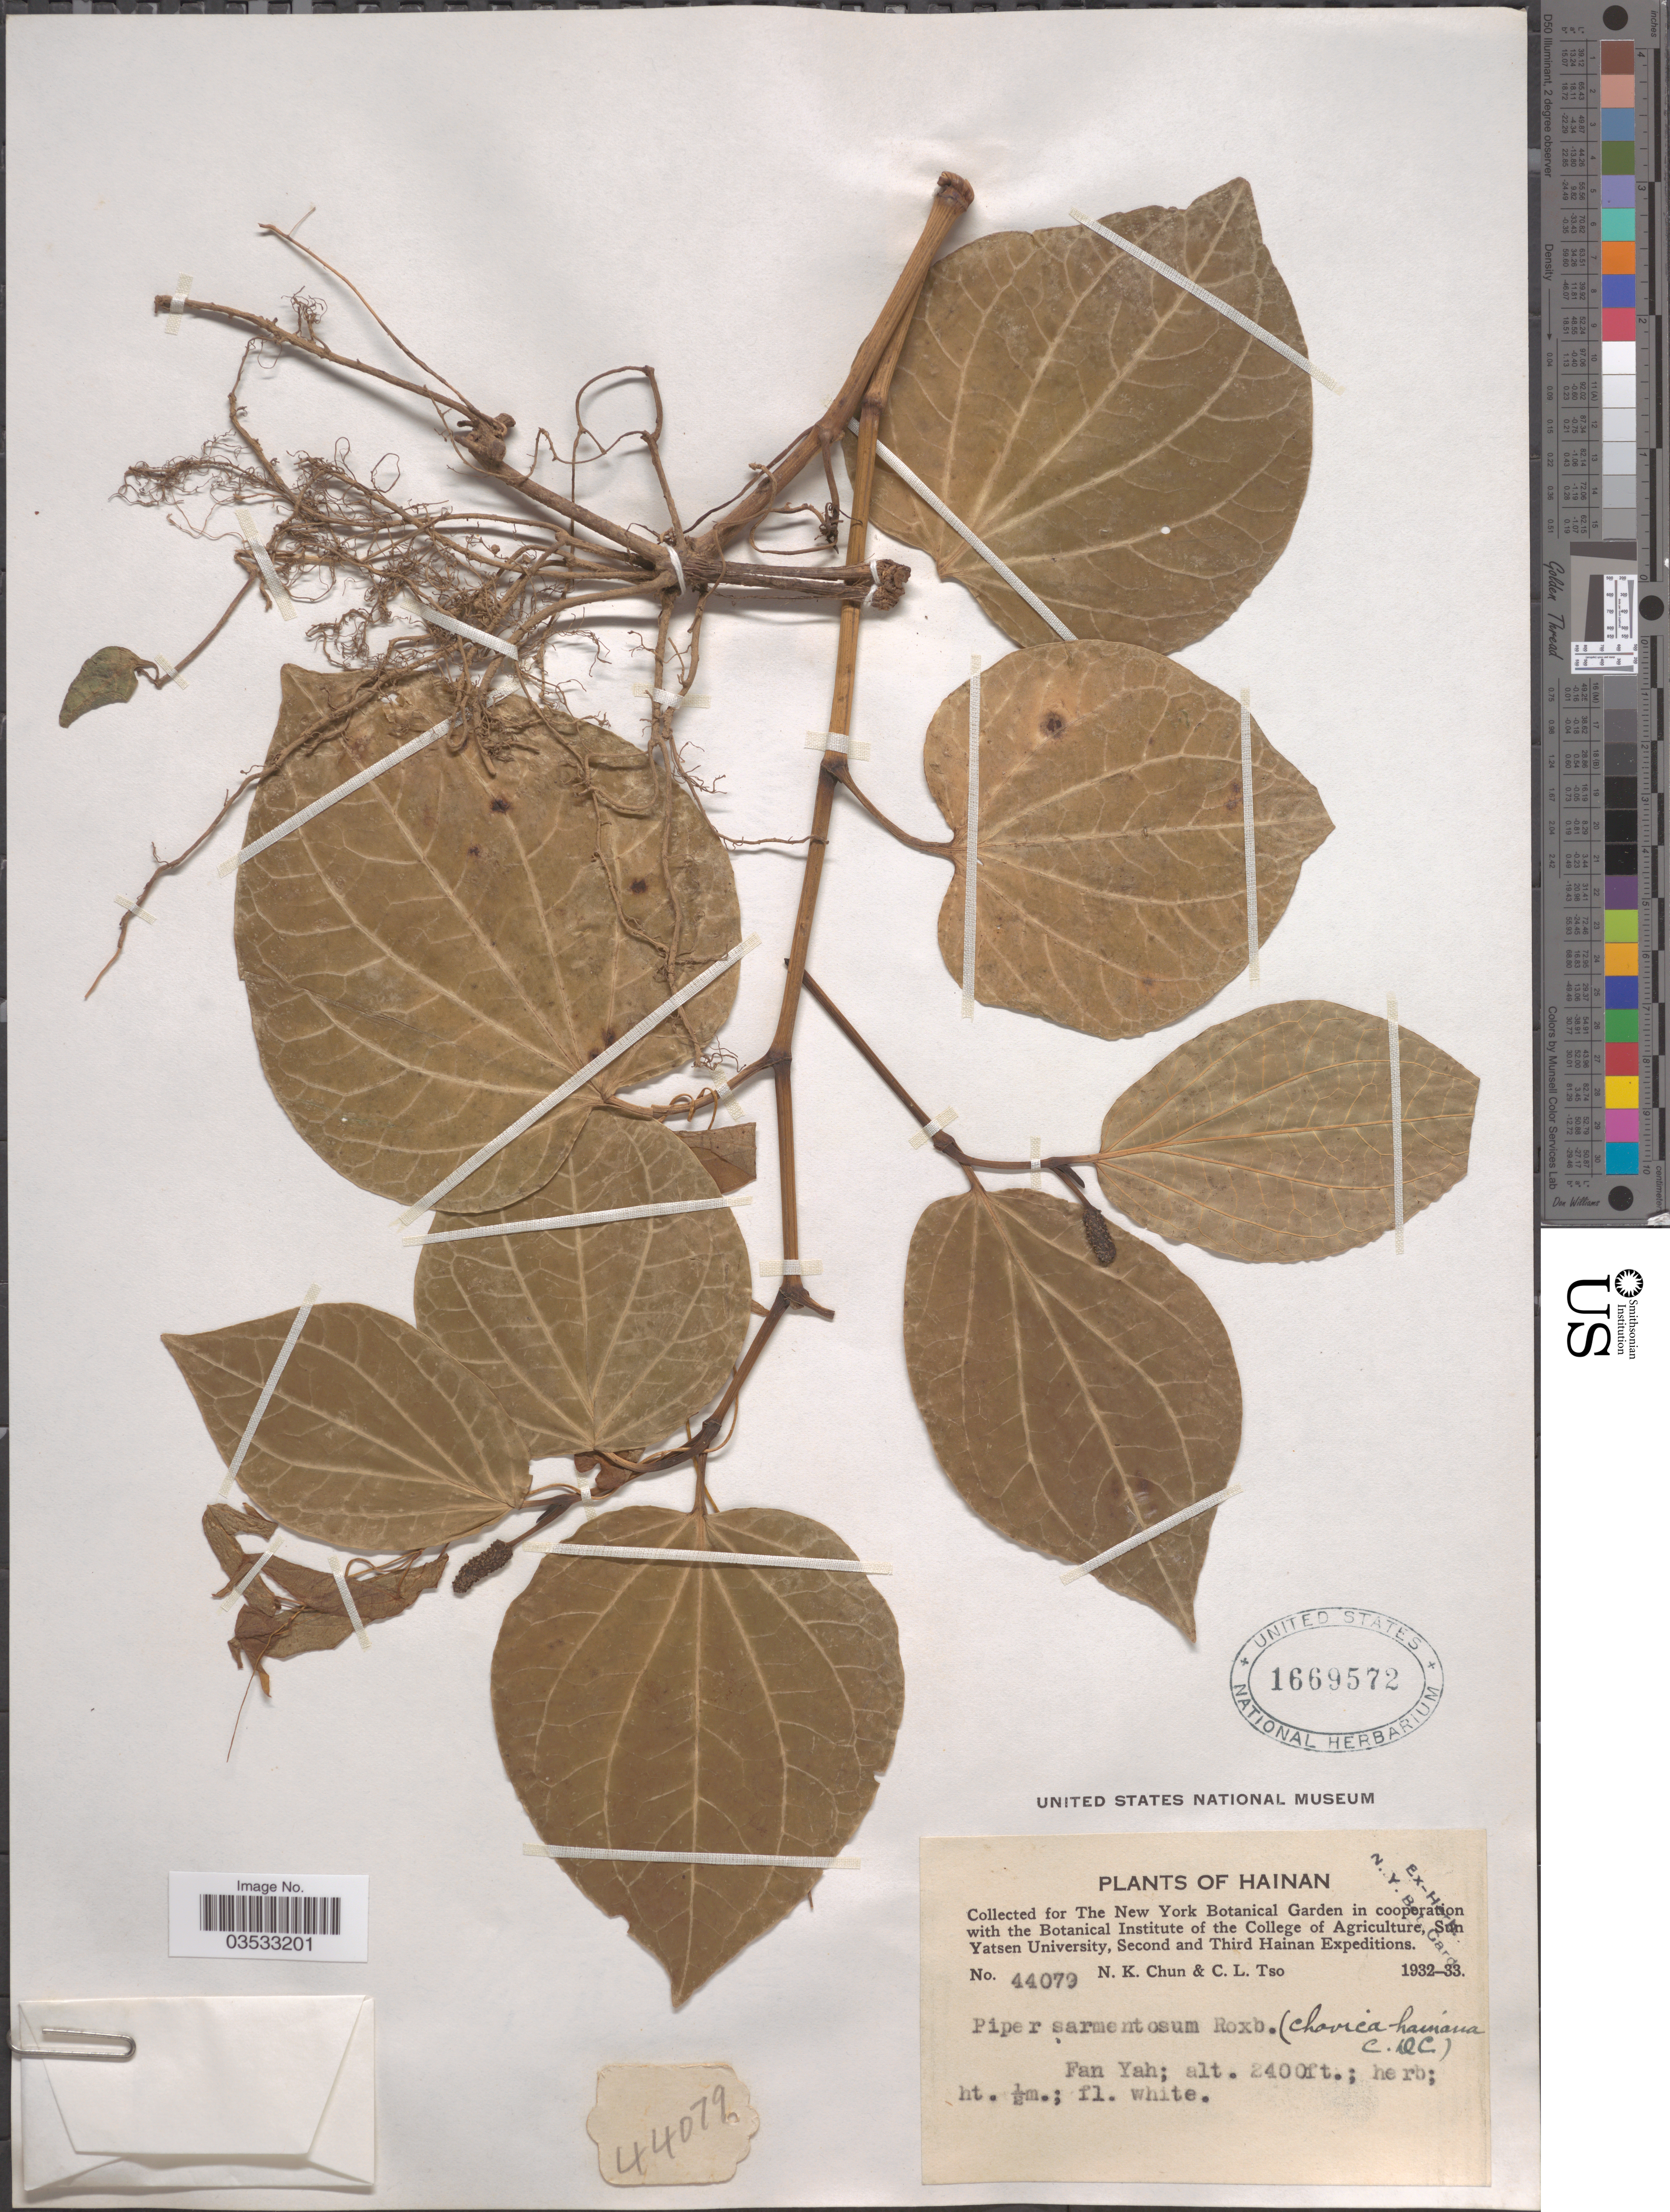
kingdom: Plantae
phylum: Tracheophyta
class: Magnoliopsida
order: Piperales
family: Piperaceae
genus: Piper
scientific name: Piper sarmentosum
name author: Roxb.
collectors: N. K. Chun & C. Tso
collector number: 44079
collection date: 1932/1933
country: China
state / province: Hainan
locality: Fan Yah.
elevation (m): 732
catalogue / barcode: US 1669572